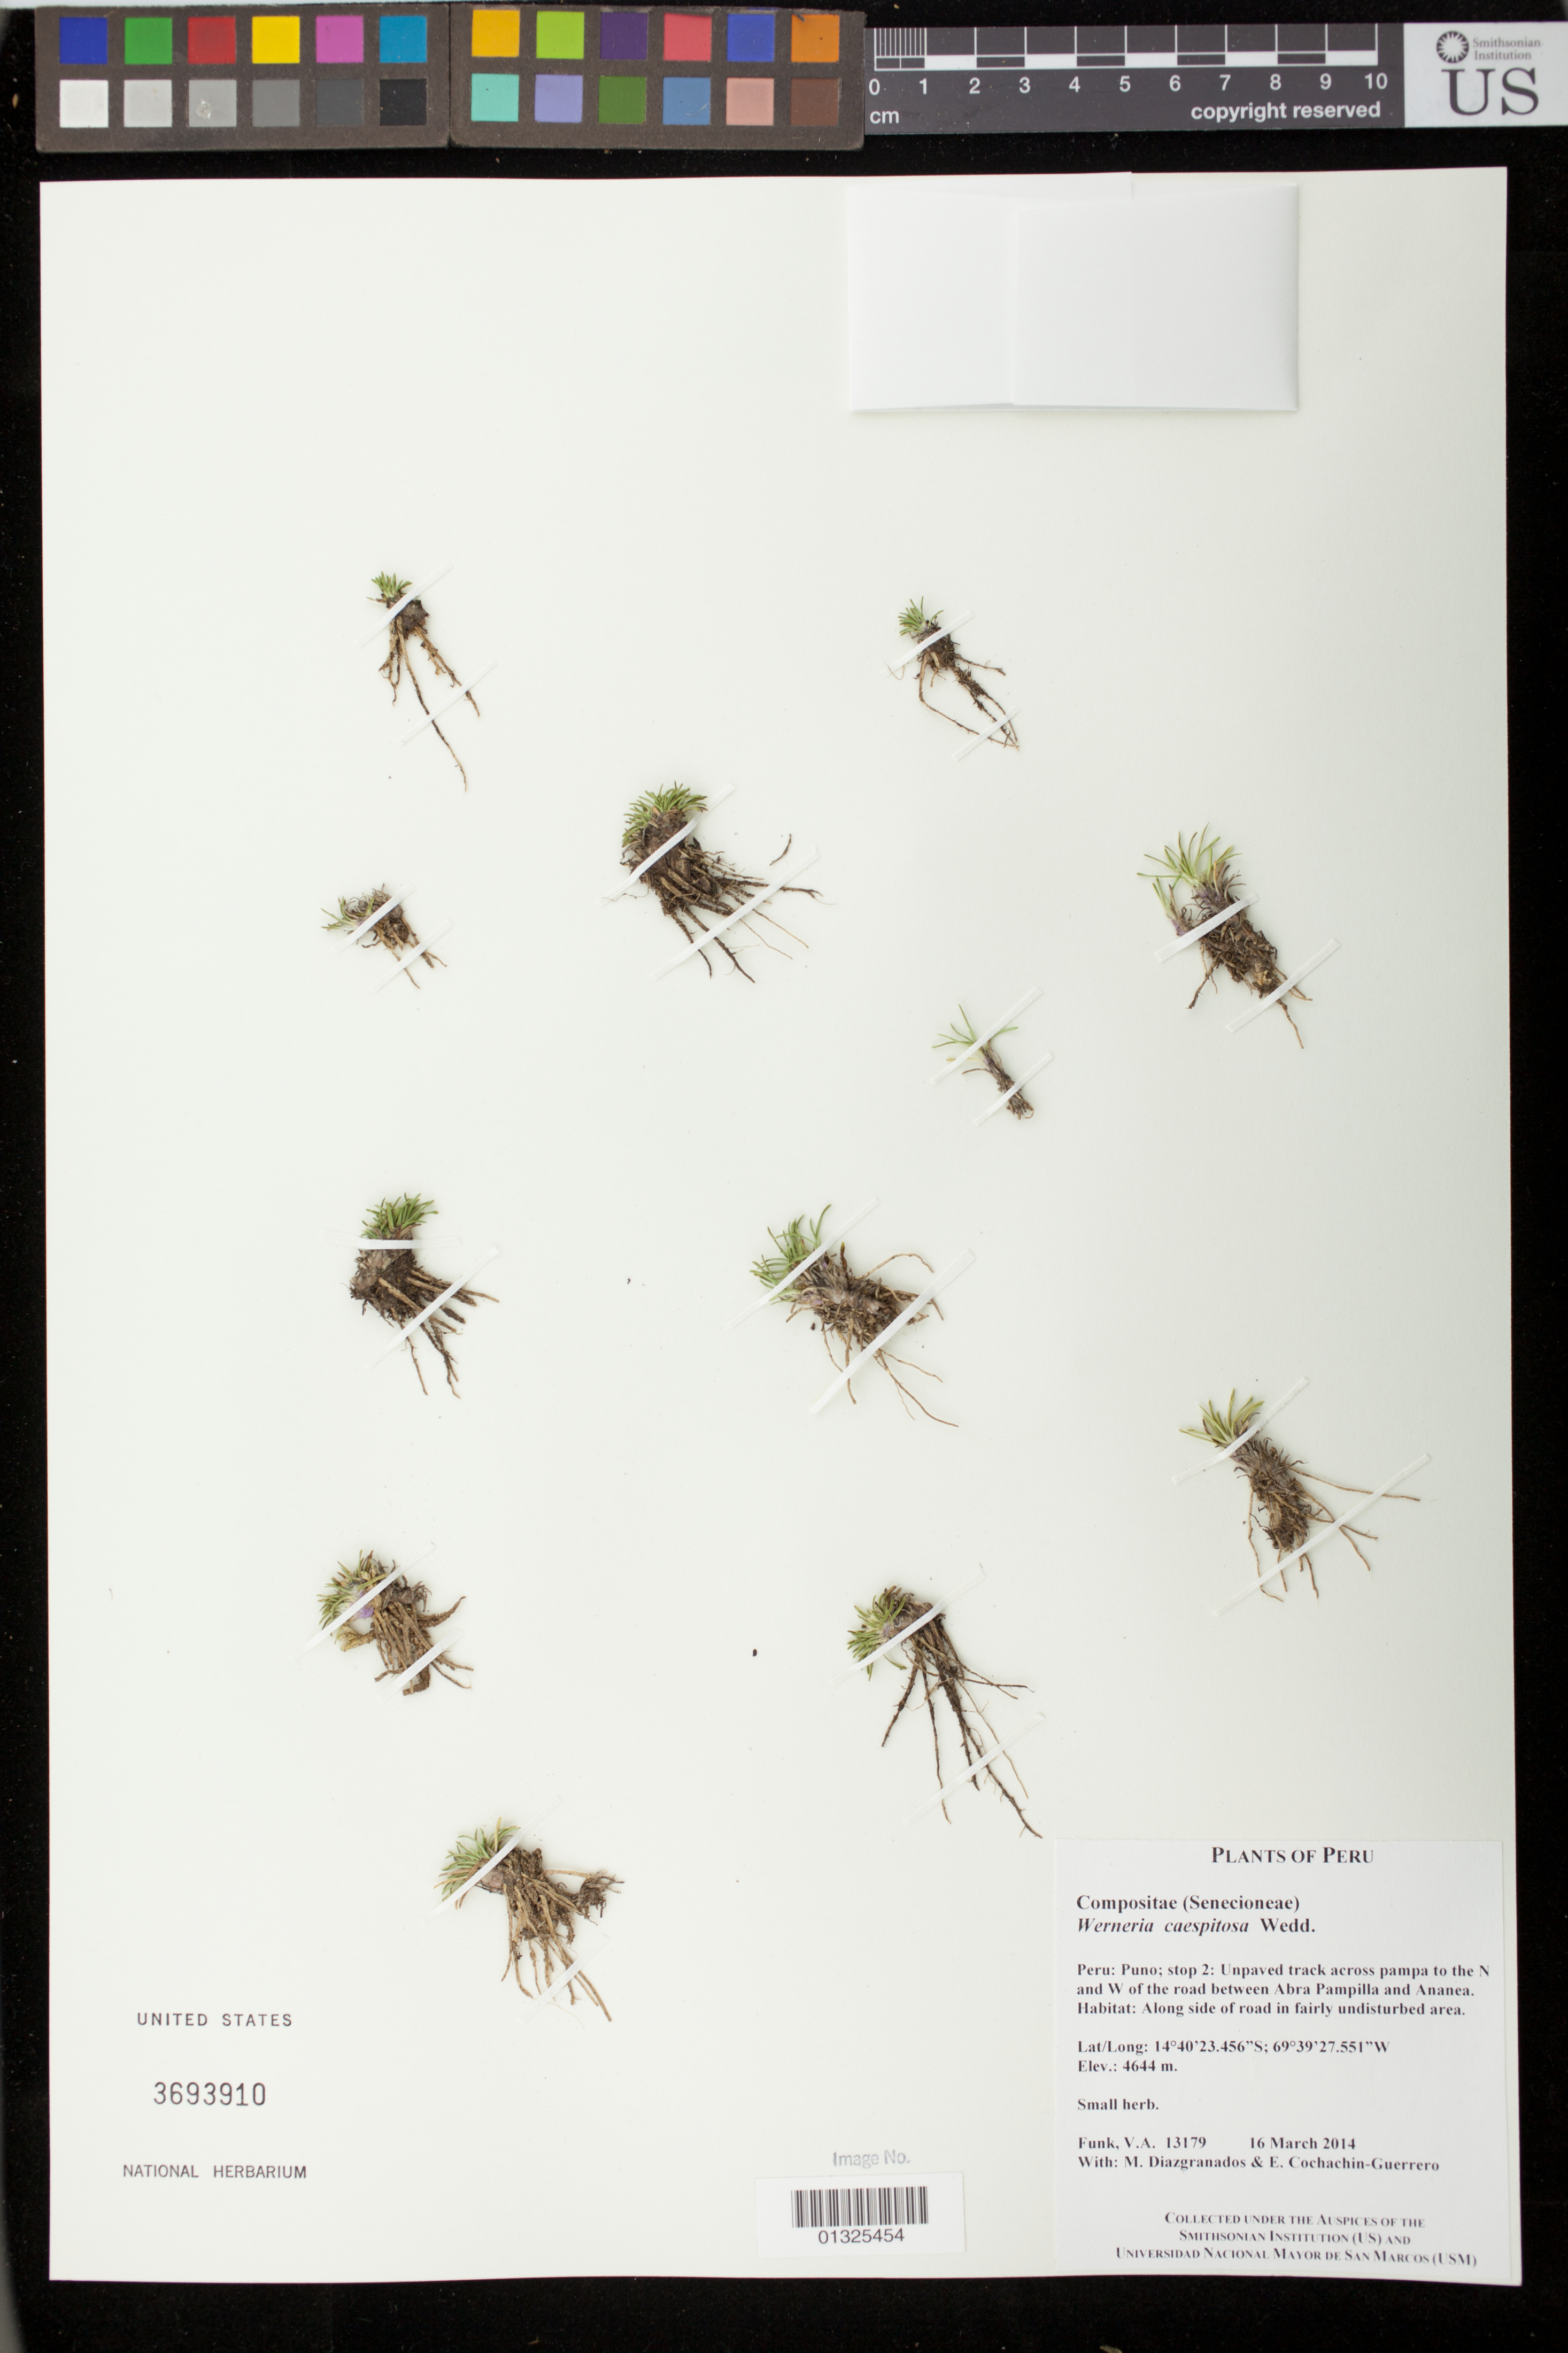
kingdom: Plantae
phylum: Tracheophyta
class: Magnoliopsida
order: Asterales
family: Asteraceae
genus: Werneria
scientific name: Werneria caespitosa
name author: Wedd.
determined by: Calvo, Joel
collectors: M. Diazgranados C. & E. Cochachin Guerrero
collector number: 13179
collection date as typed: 16 March 2014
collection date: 2014-03-16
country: Peru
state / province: Puno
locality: Unpaved track across pampa to the N and W of the road between Abra Pampilla and Ananea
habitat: Along side of road in fairly undisturbed area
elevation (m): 4644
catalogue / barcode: US 3693910